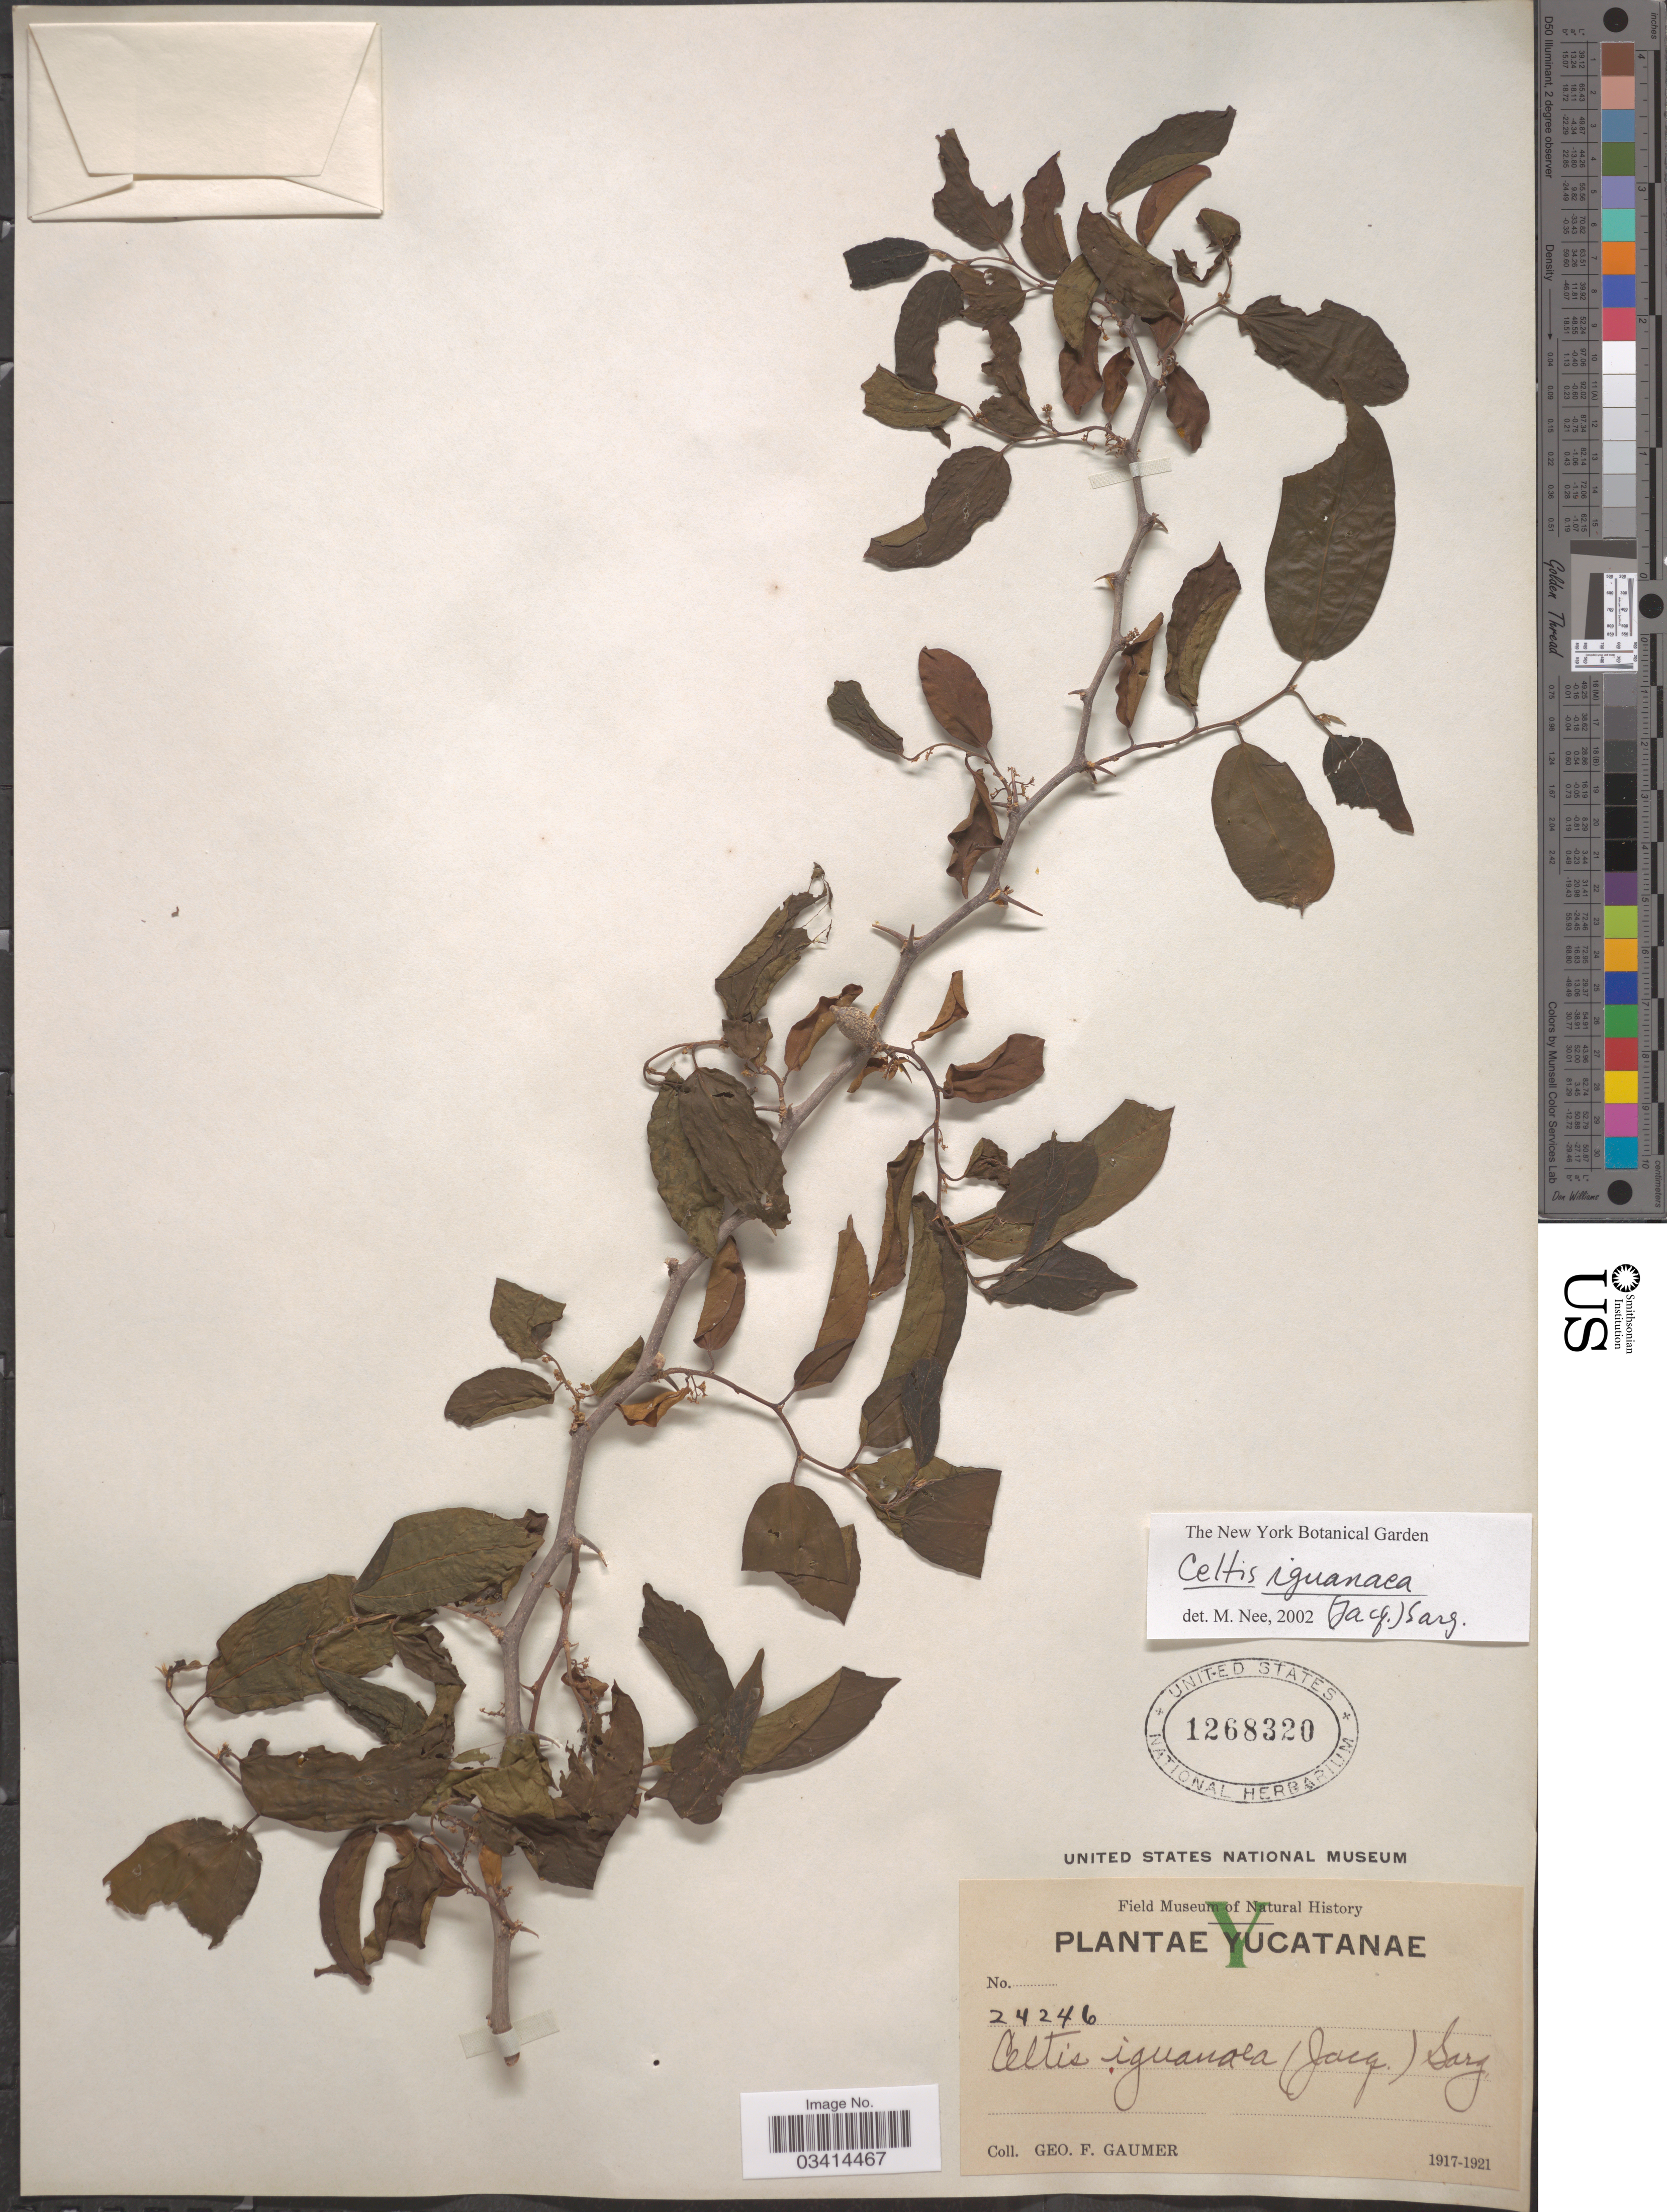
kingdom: Plantae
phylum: Tracheophyta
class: Magnoliopsida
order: Rosales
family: Cannabaceae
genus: Celtis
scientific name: Celtis iguanaea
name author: (Jacq.) Sarg.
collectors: G. F. Gaumer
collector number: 24246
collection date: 1917/1921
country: Mexico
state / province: Yucatán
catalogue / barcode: US 1268320